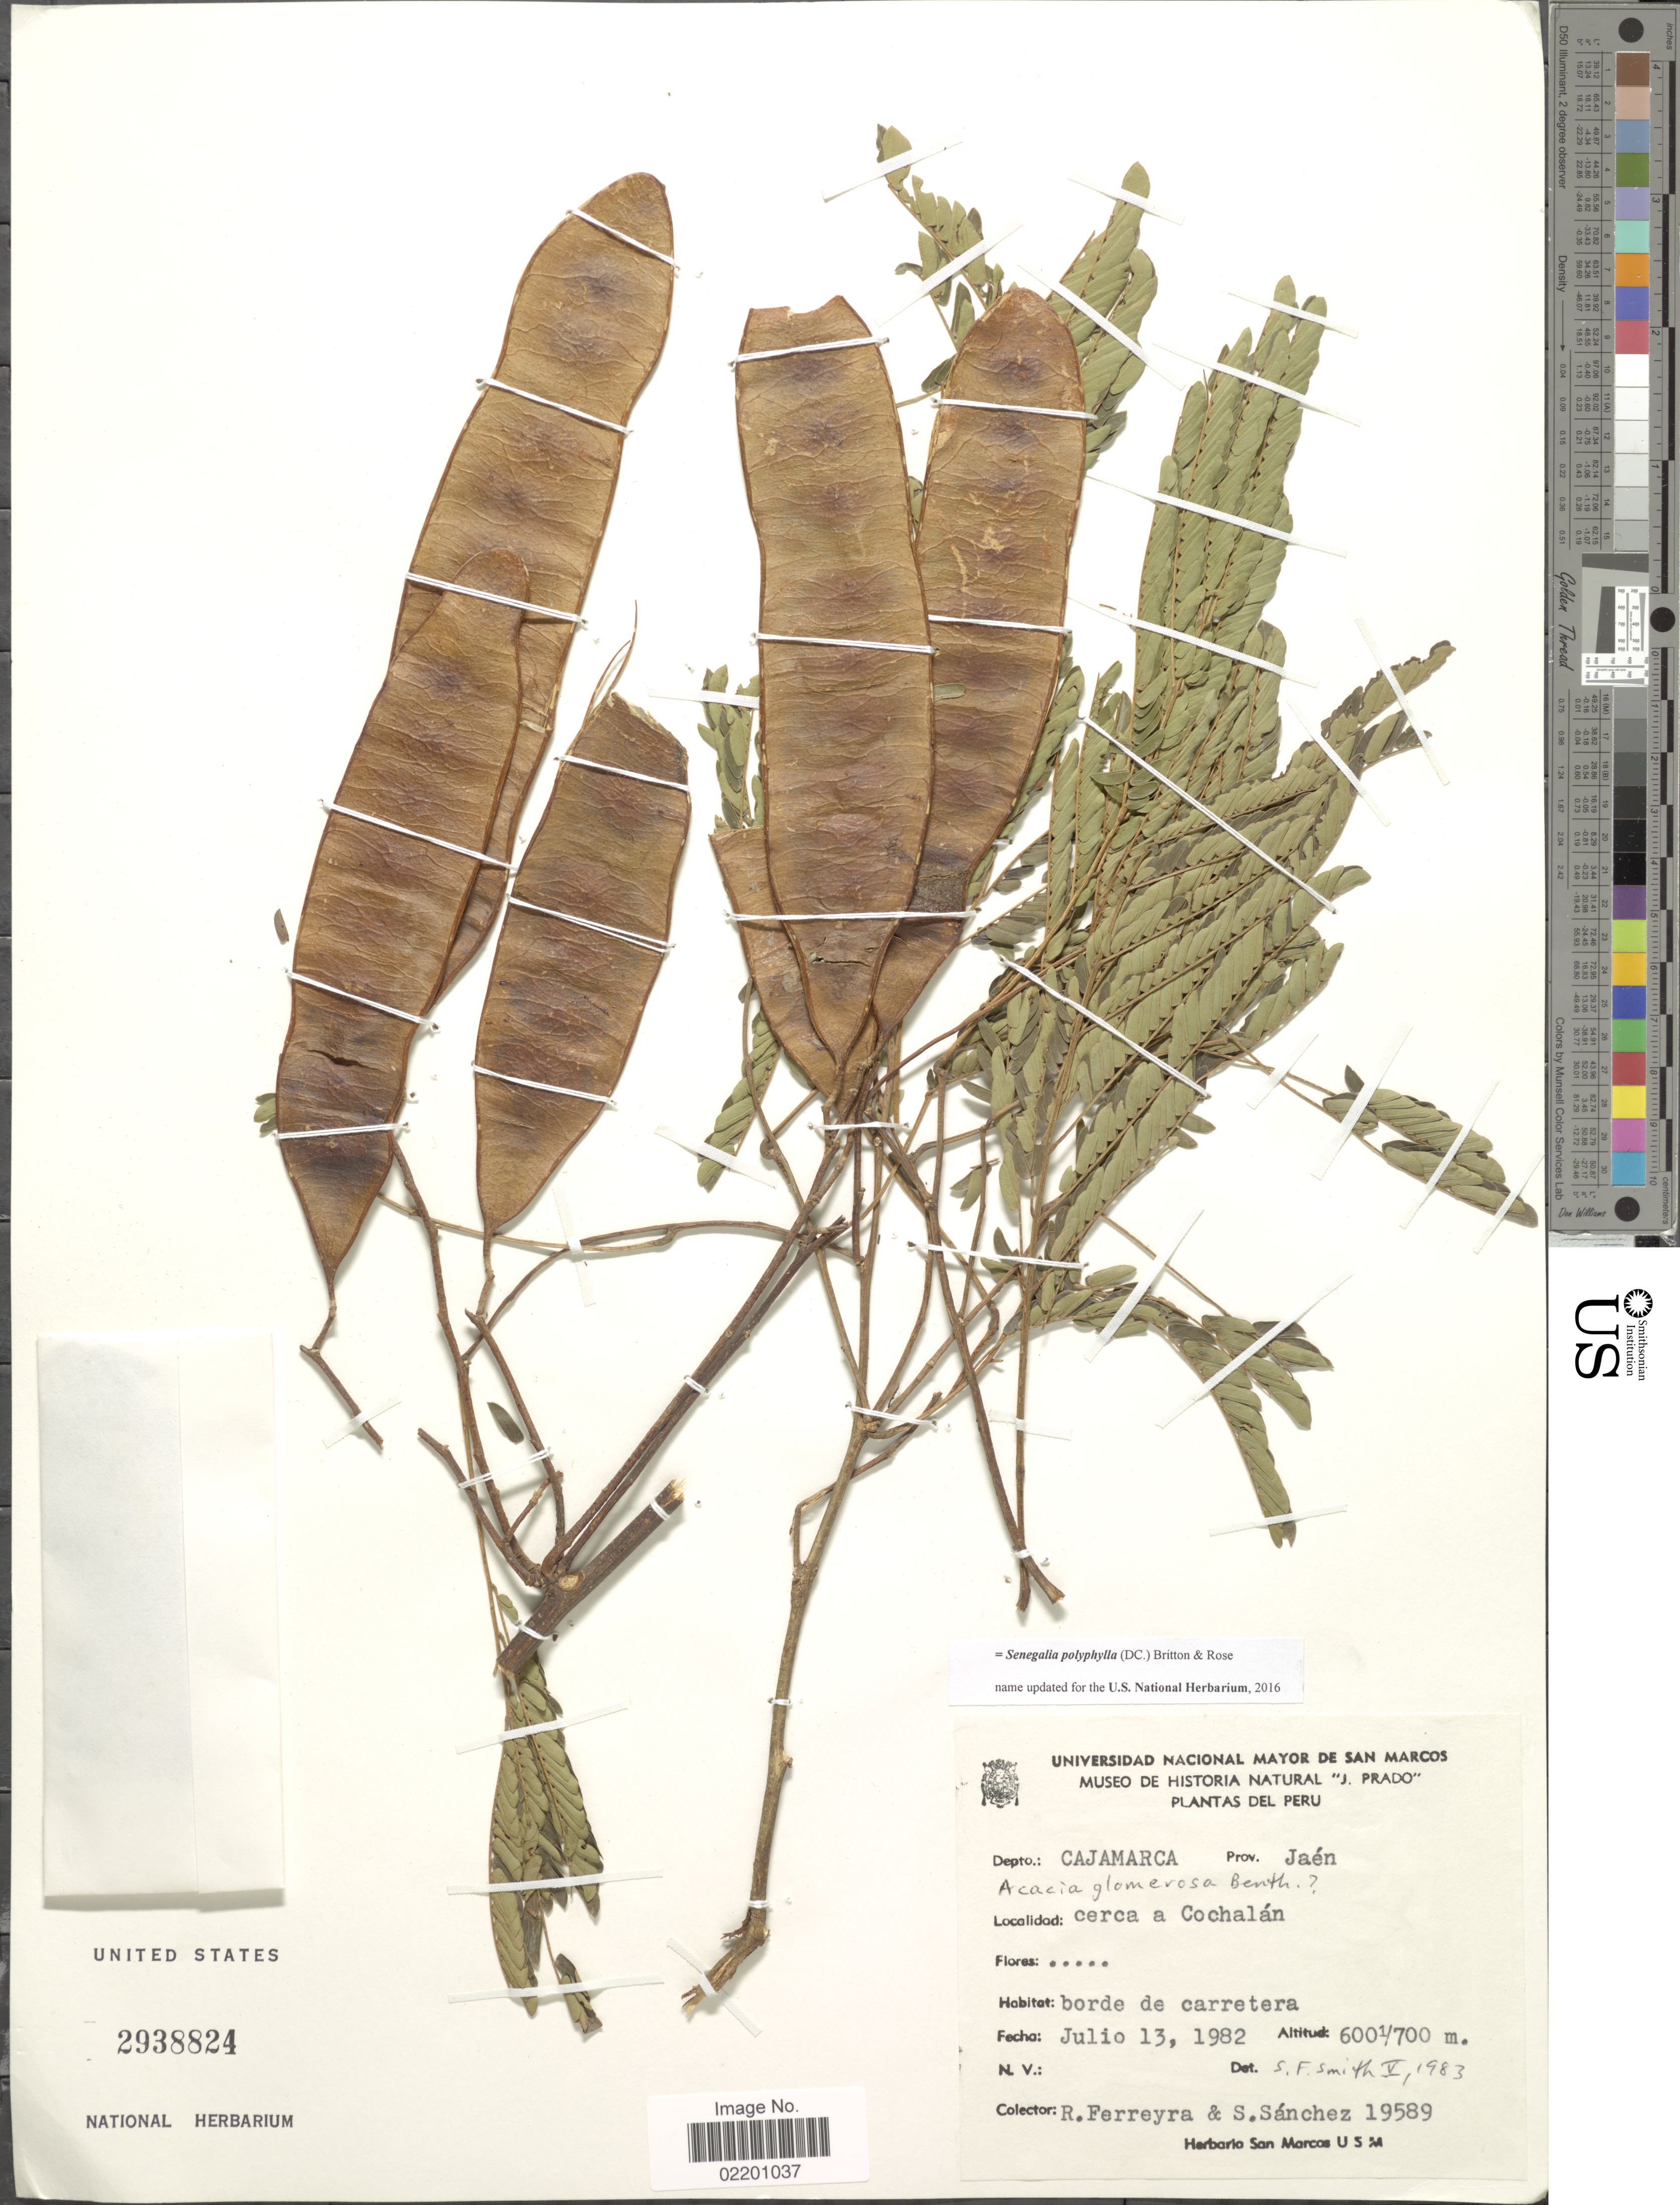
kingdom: Plantae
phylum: Tracheophyta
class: Magnoliopsida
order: Fabales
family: Fabaceae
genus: Senegalia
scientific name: Senegalia polyphylla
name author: (DC.) Britton & Rose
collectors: R. A. Ferreyra & S. Sanchez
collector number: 19589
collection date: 1982-07-13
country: Peru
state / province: Cajamarca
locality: Prov. Jaen. cerca a Cochalan,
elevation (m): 600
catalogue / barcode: US 2938824